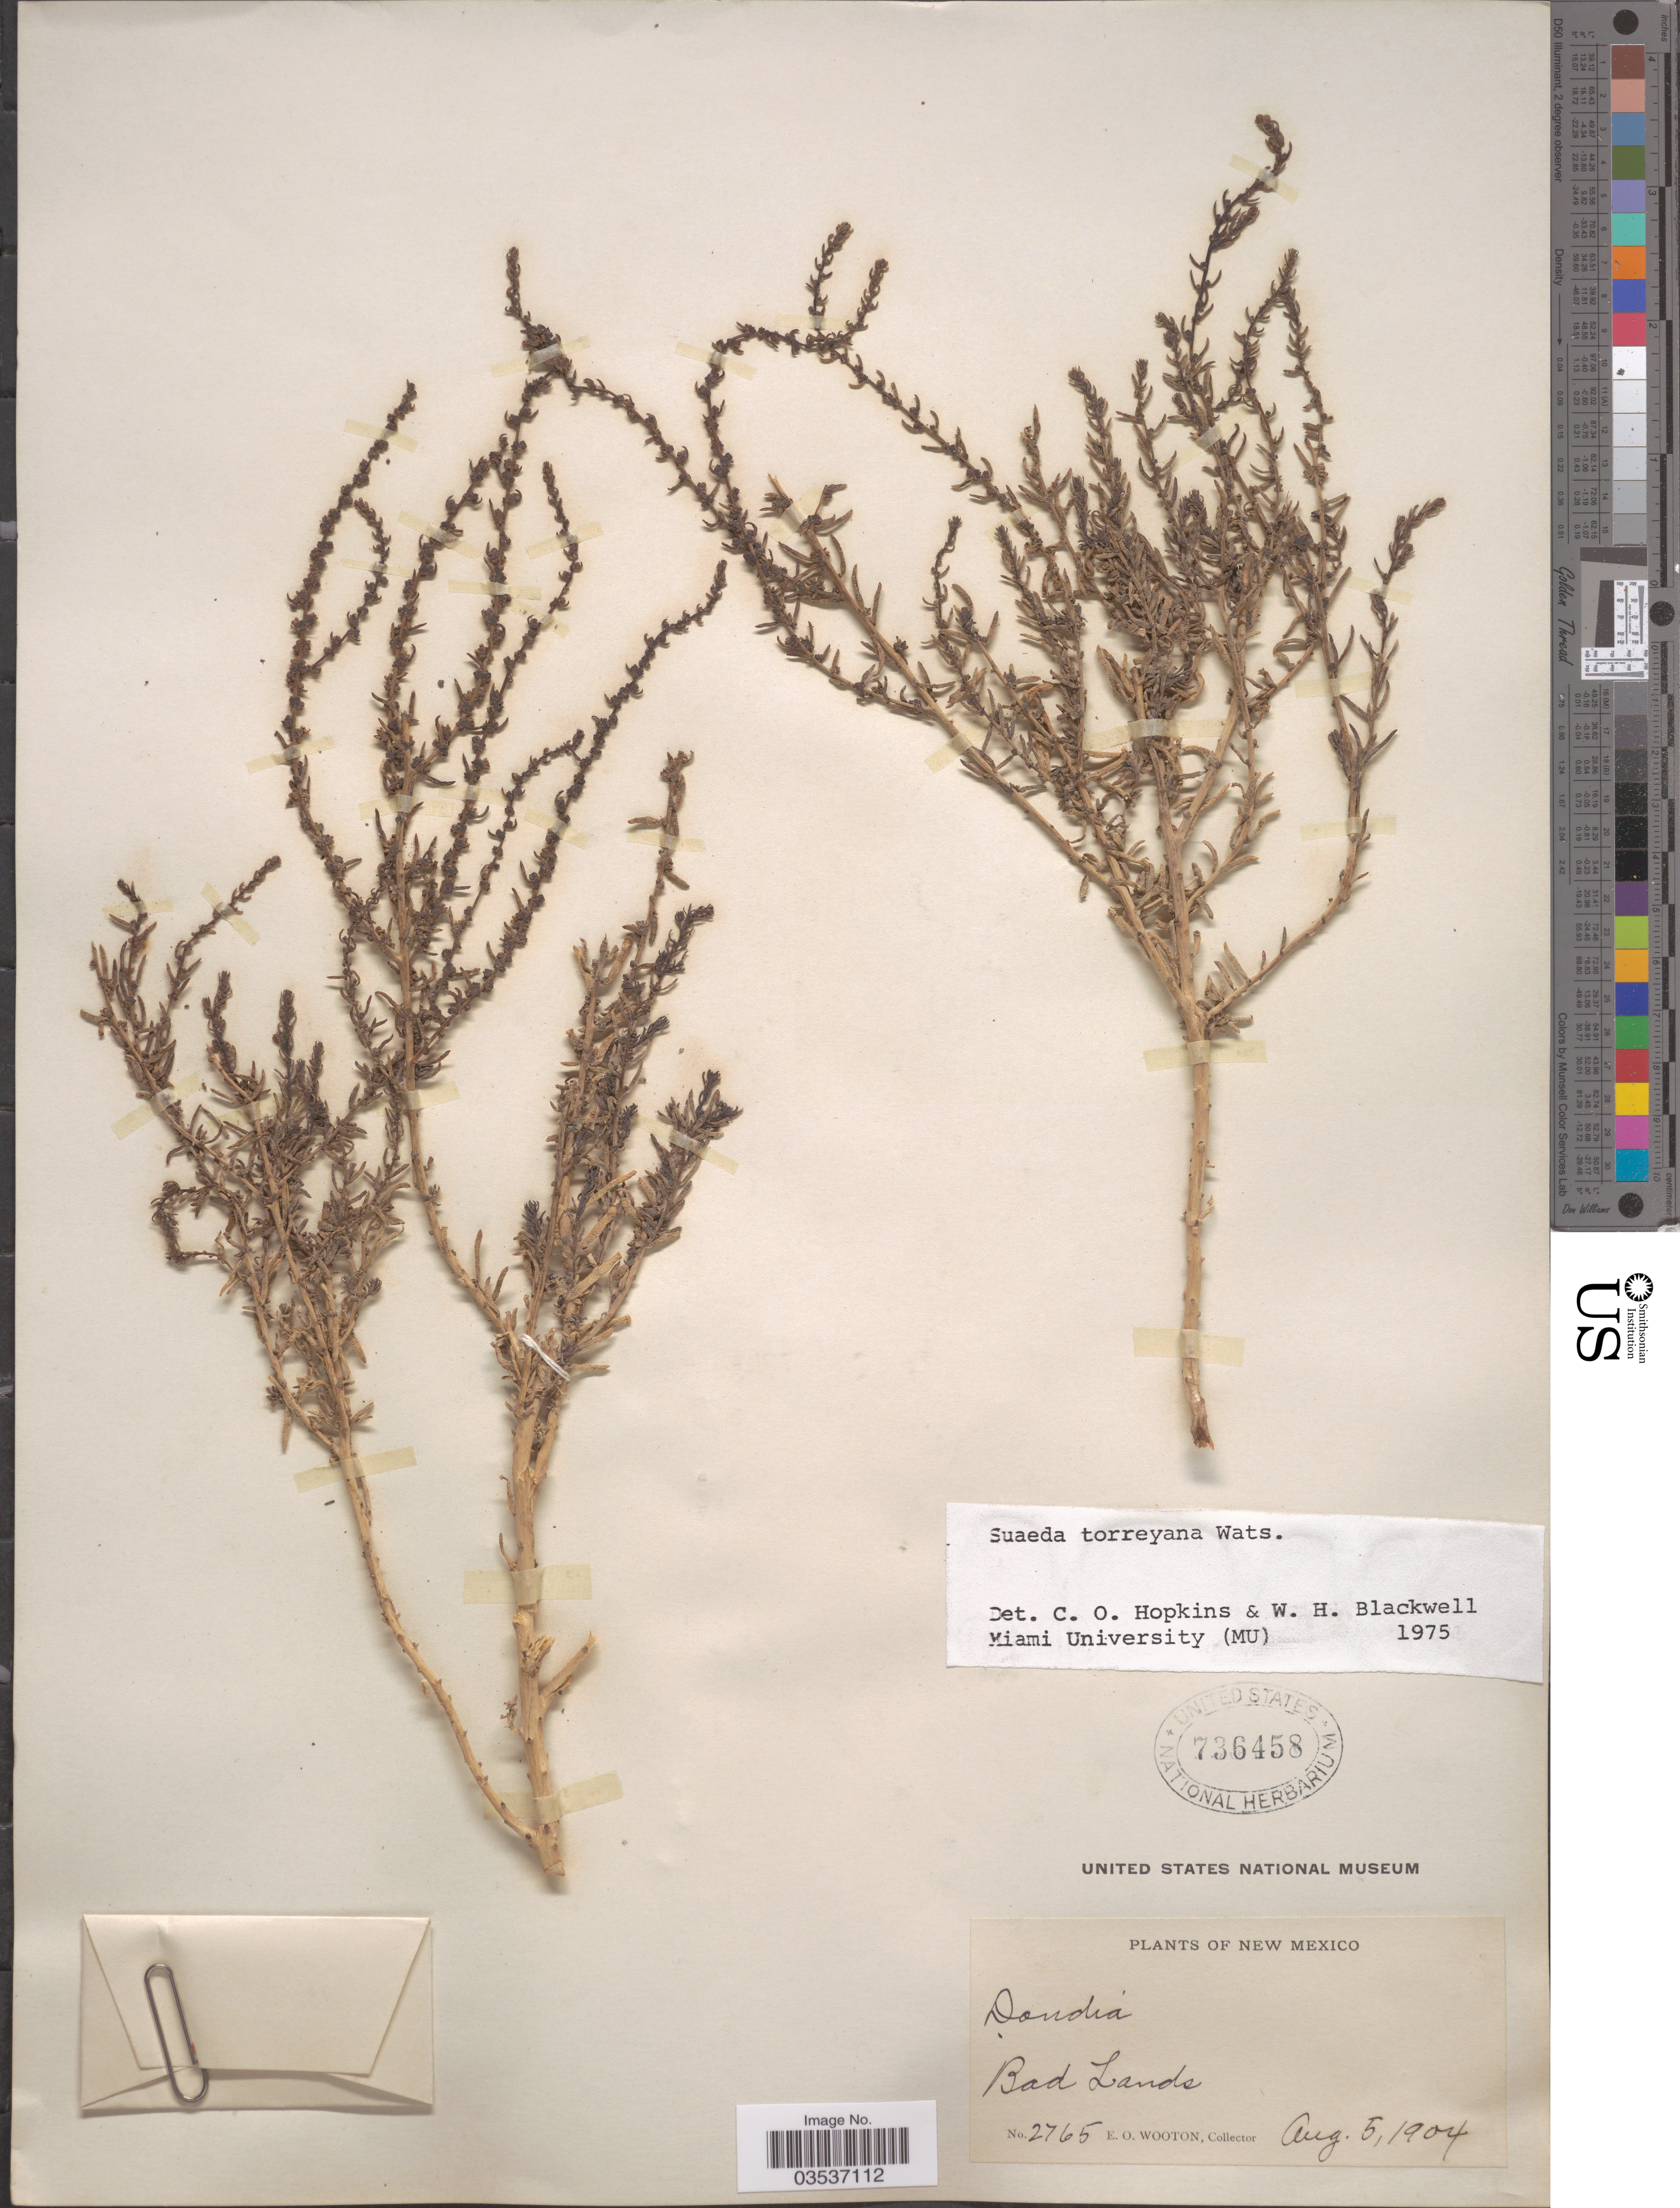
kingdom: Plantae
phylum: Tracheophyta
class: Magnoliopsida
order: Caryophyllales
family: Amaranthaceae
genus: Suaeda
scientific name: Suaeda torreyana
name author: S. Watson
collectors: E. O. Wooton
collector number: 2765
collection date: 1904-08-05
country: United States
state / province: New Mexico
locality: Bad Lands.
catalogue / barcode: US 736458